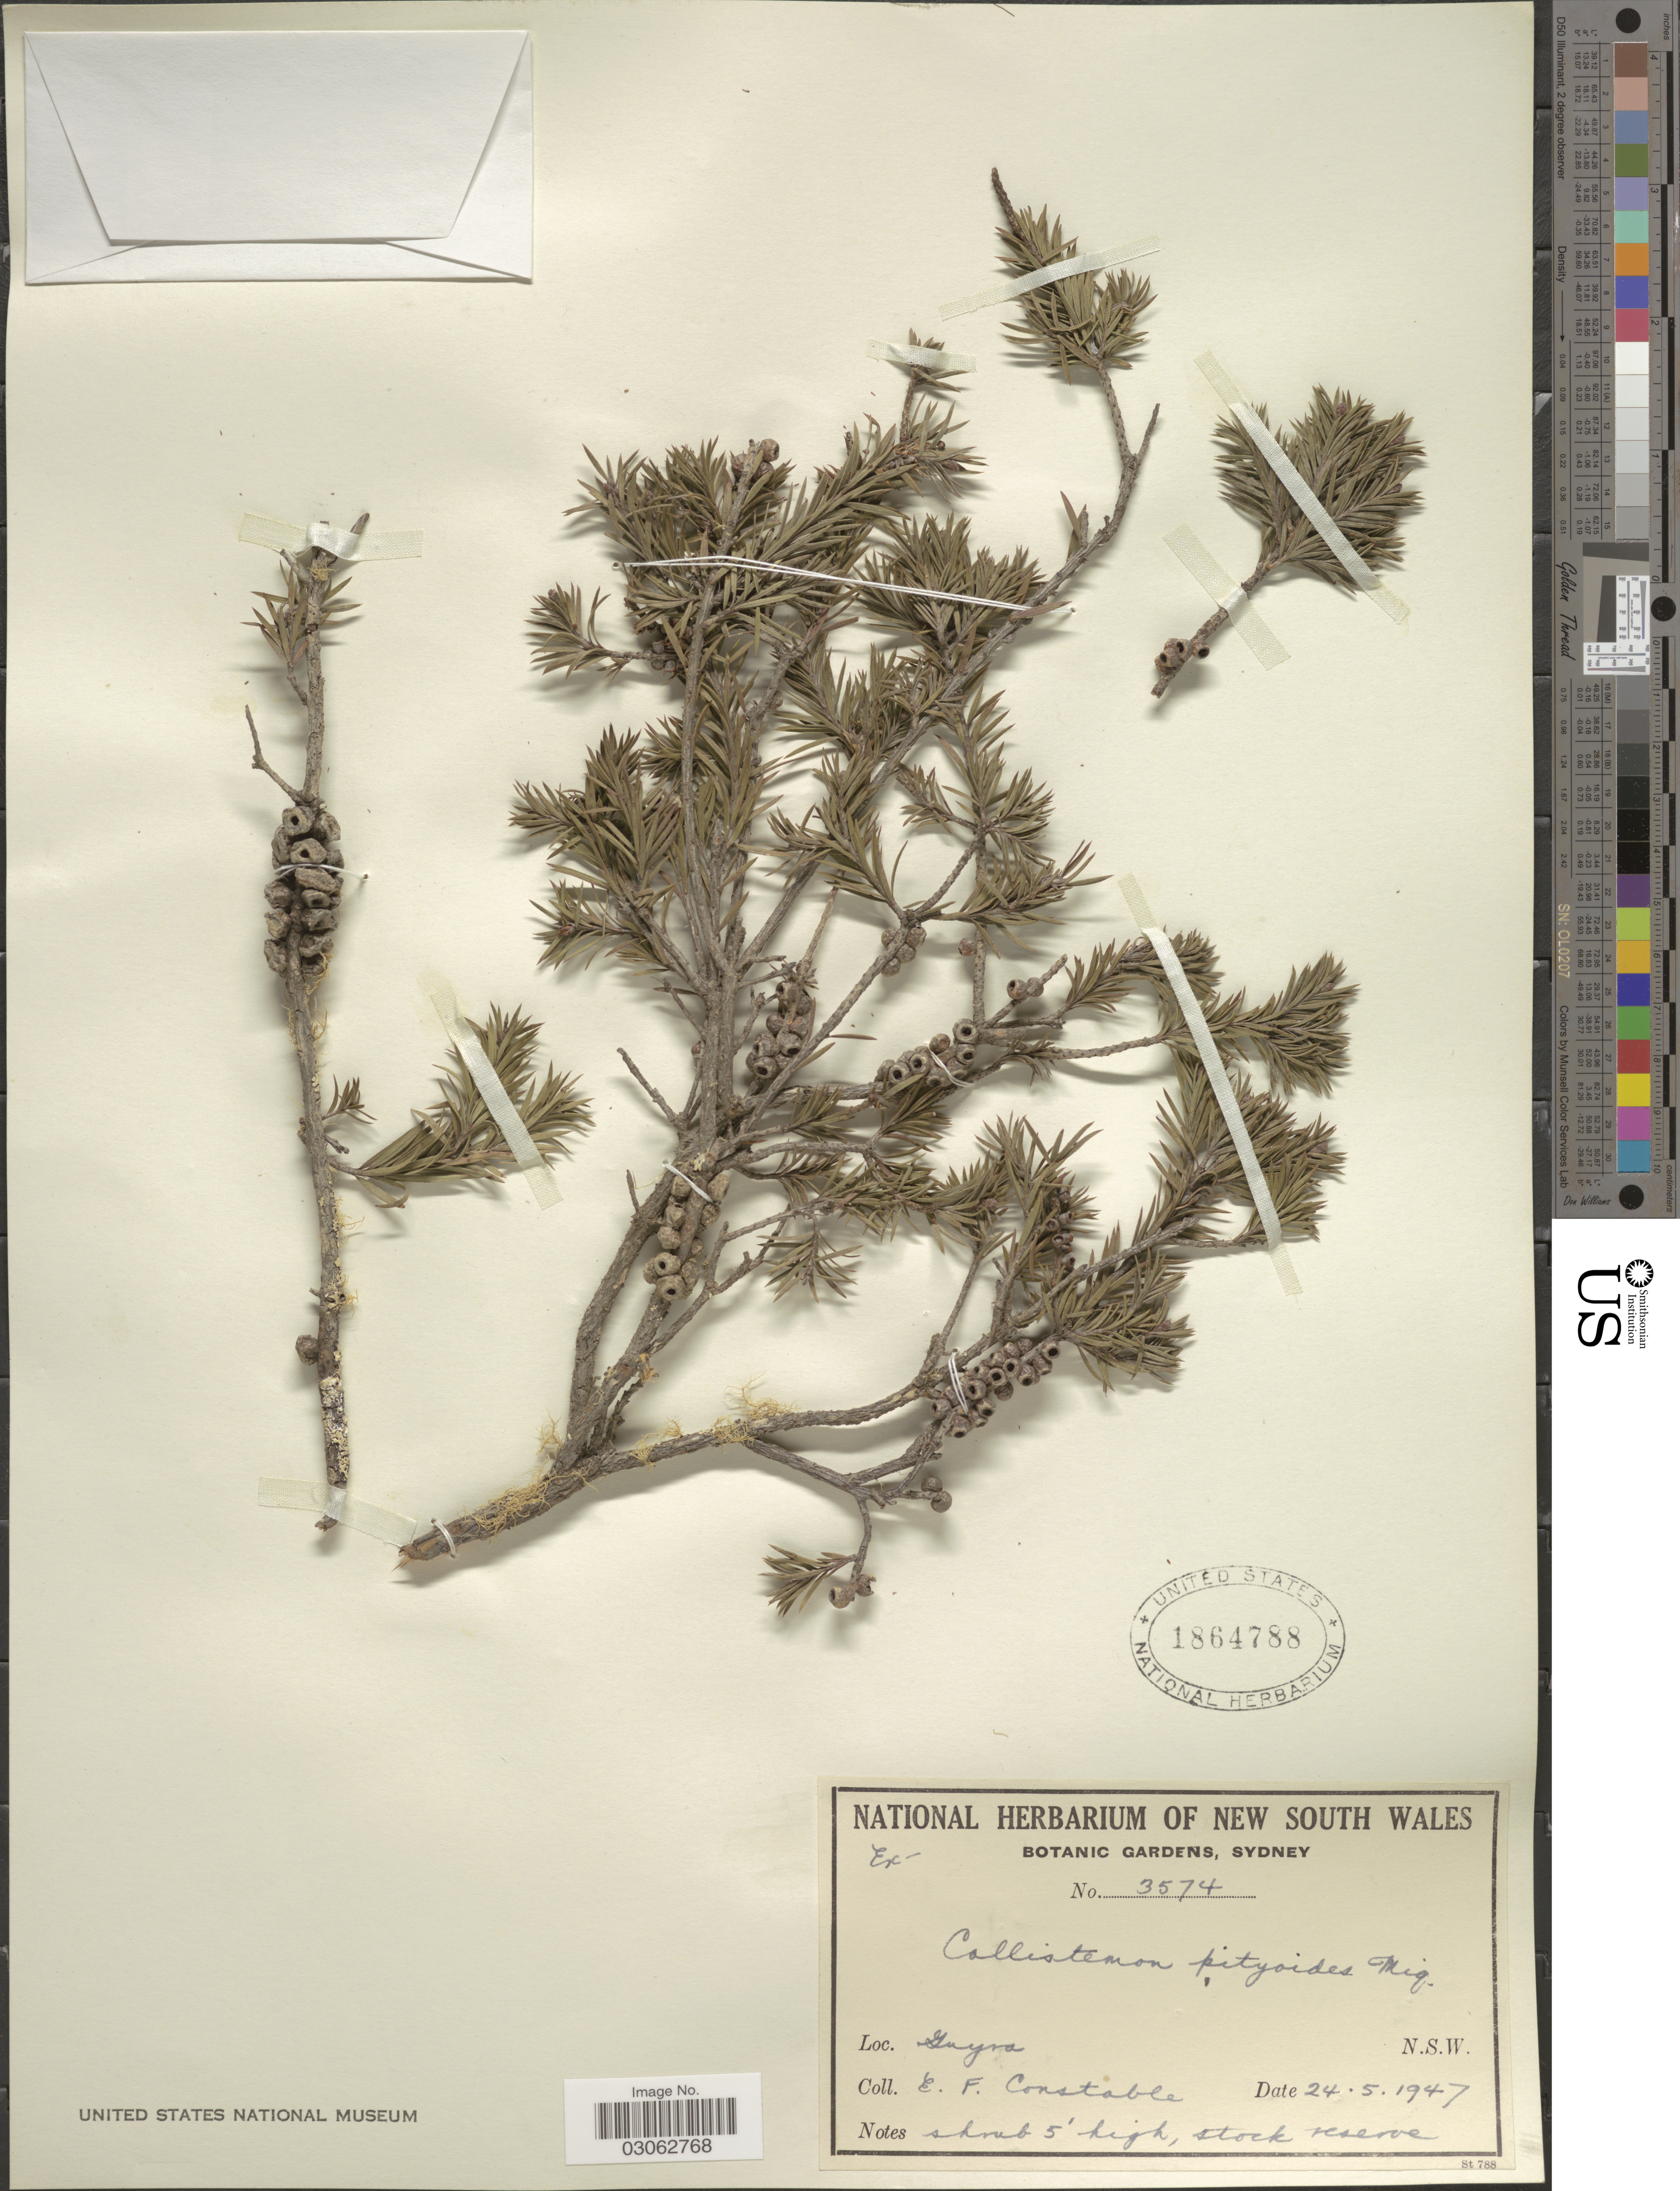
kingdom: Plantae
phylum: Tracheophyta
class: Magnoliopsida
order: Myrtales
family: Myrtaceae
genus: Callistemon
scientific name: Callistemon pityoides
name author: F. Muell.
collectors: E. F. Constable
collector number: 3574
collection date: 1947-05-24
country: Australia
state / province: New South Wales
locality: Guyra. N.S.W.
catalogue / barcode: US 1864788